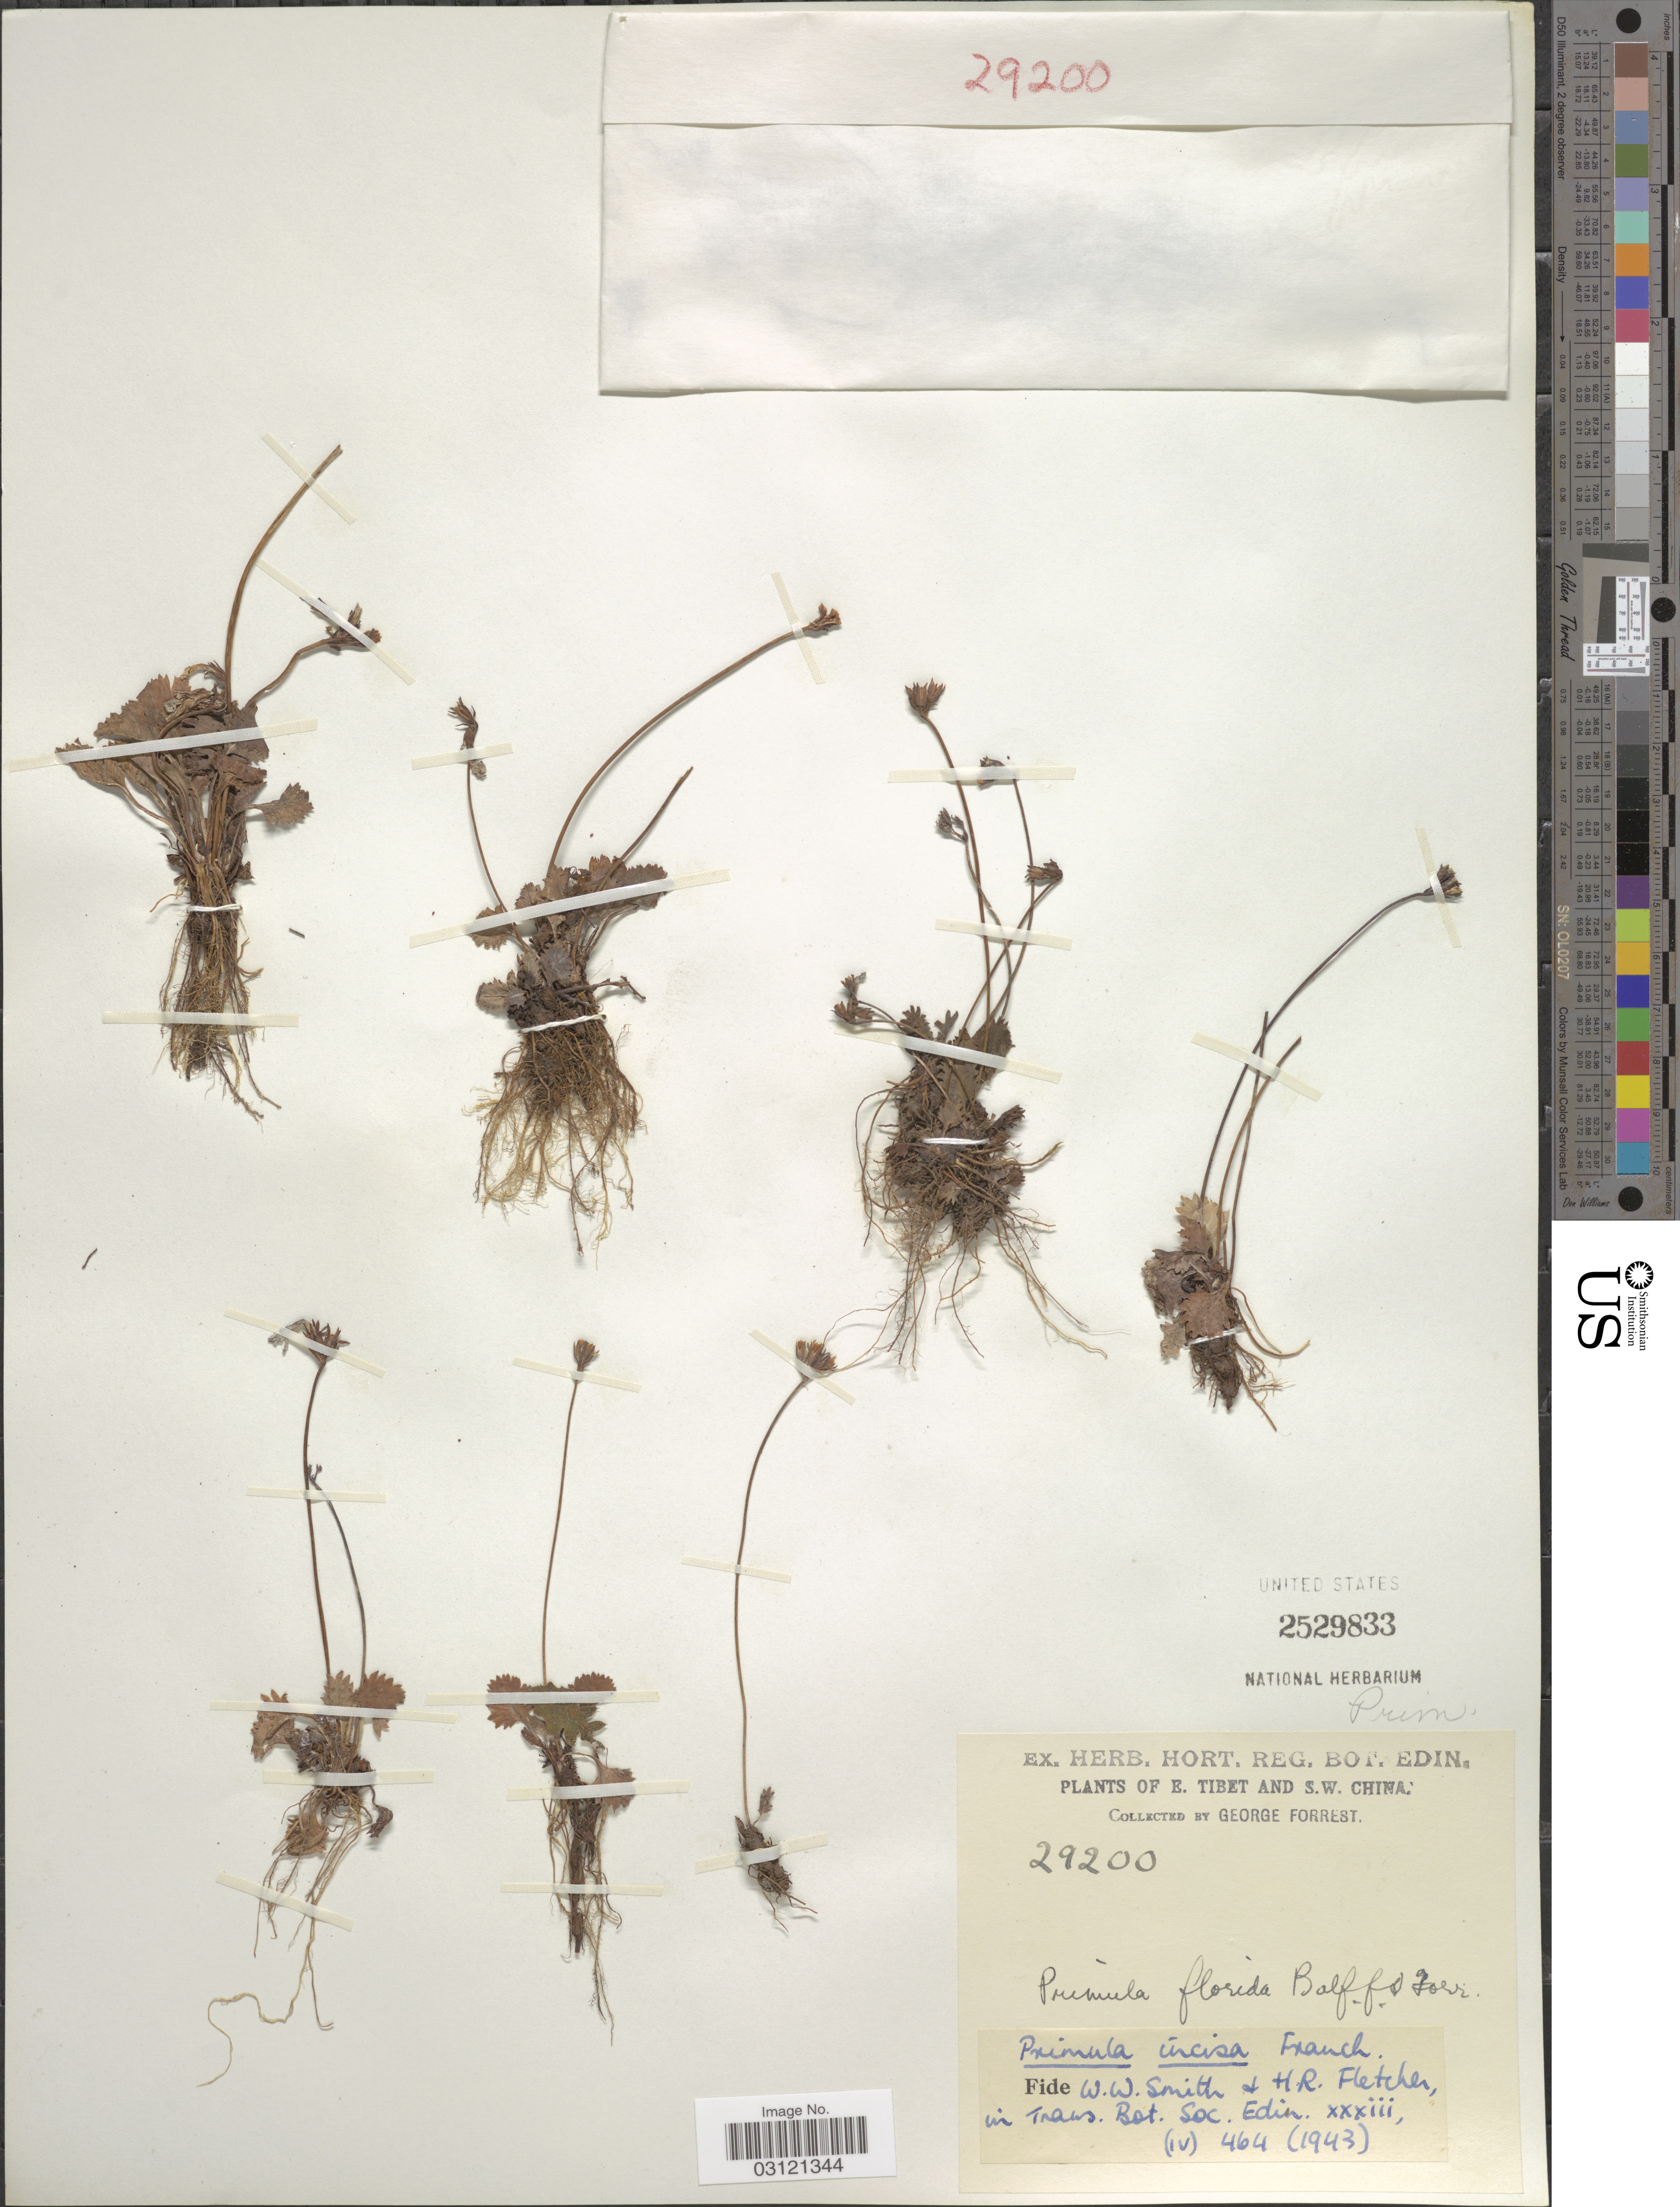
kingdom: Plantae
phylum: Tracheophyta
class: Magnoliopsida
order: Ericales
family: Primulaceae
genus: Primula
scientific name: Primula incisa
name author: Franch.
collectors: G. Forrest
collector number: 29200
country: China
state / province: Xizang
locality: E. Tibet and S.W. China.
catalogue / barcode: US 2529833